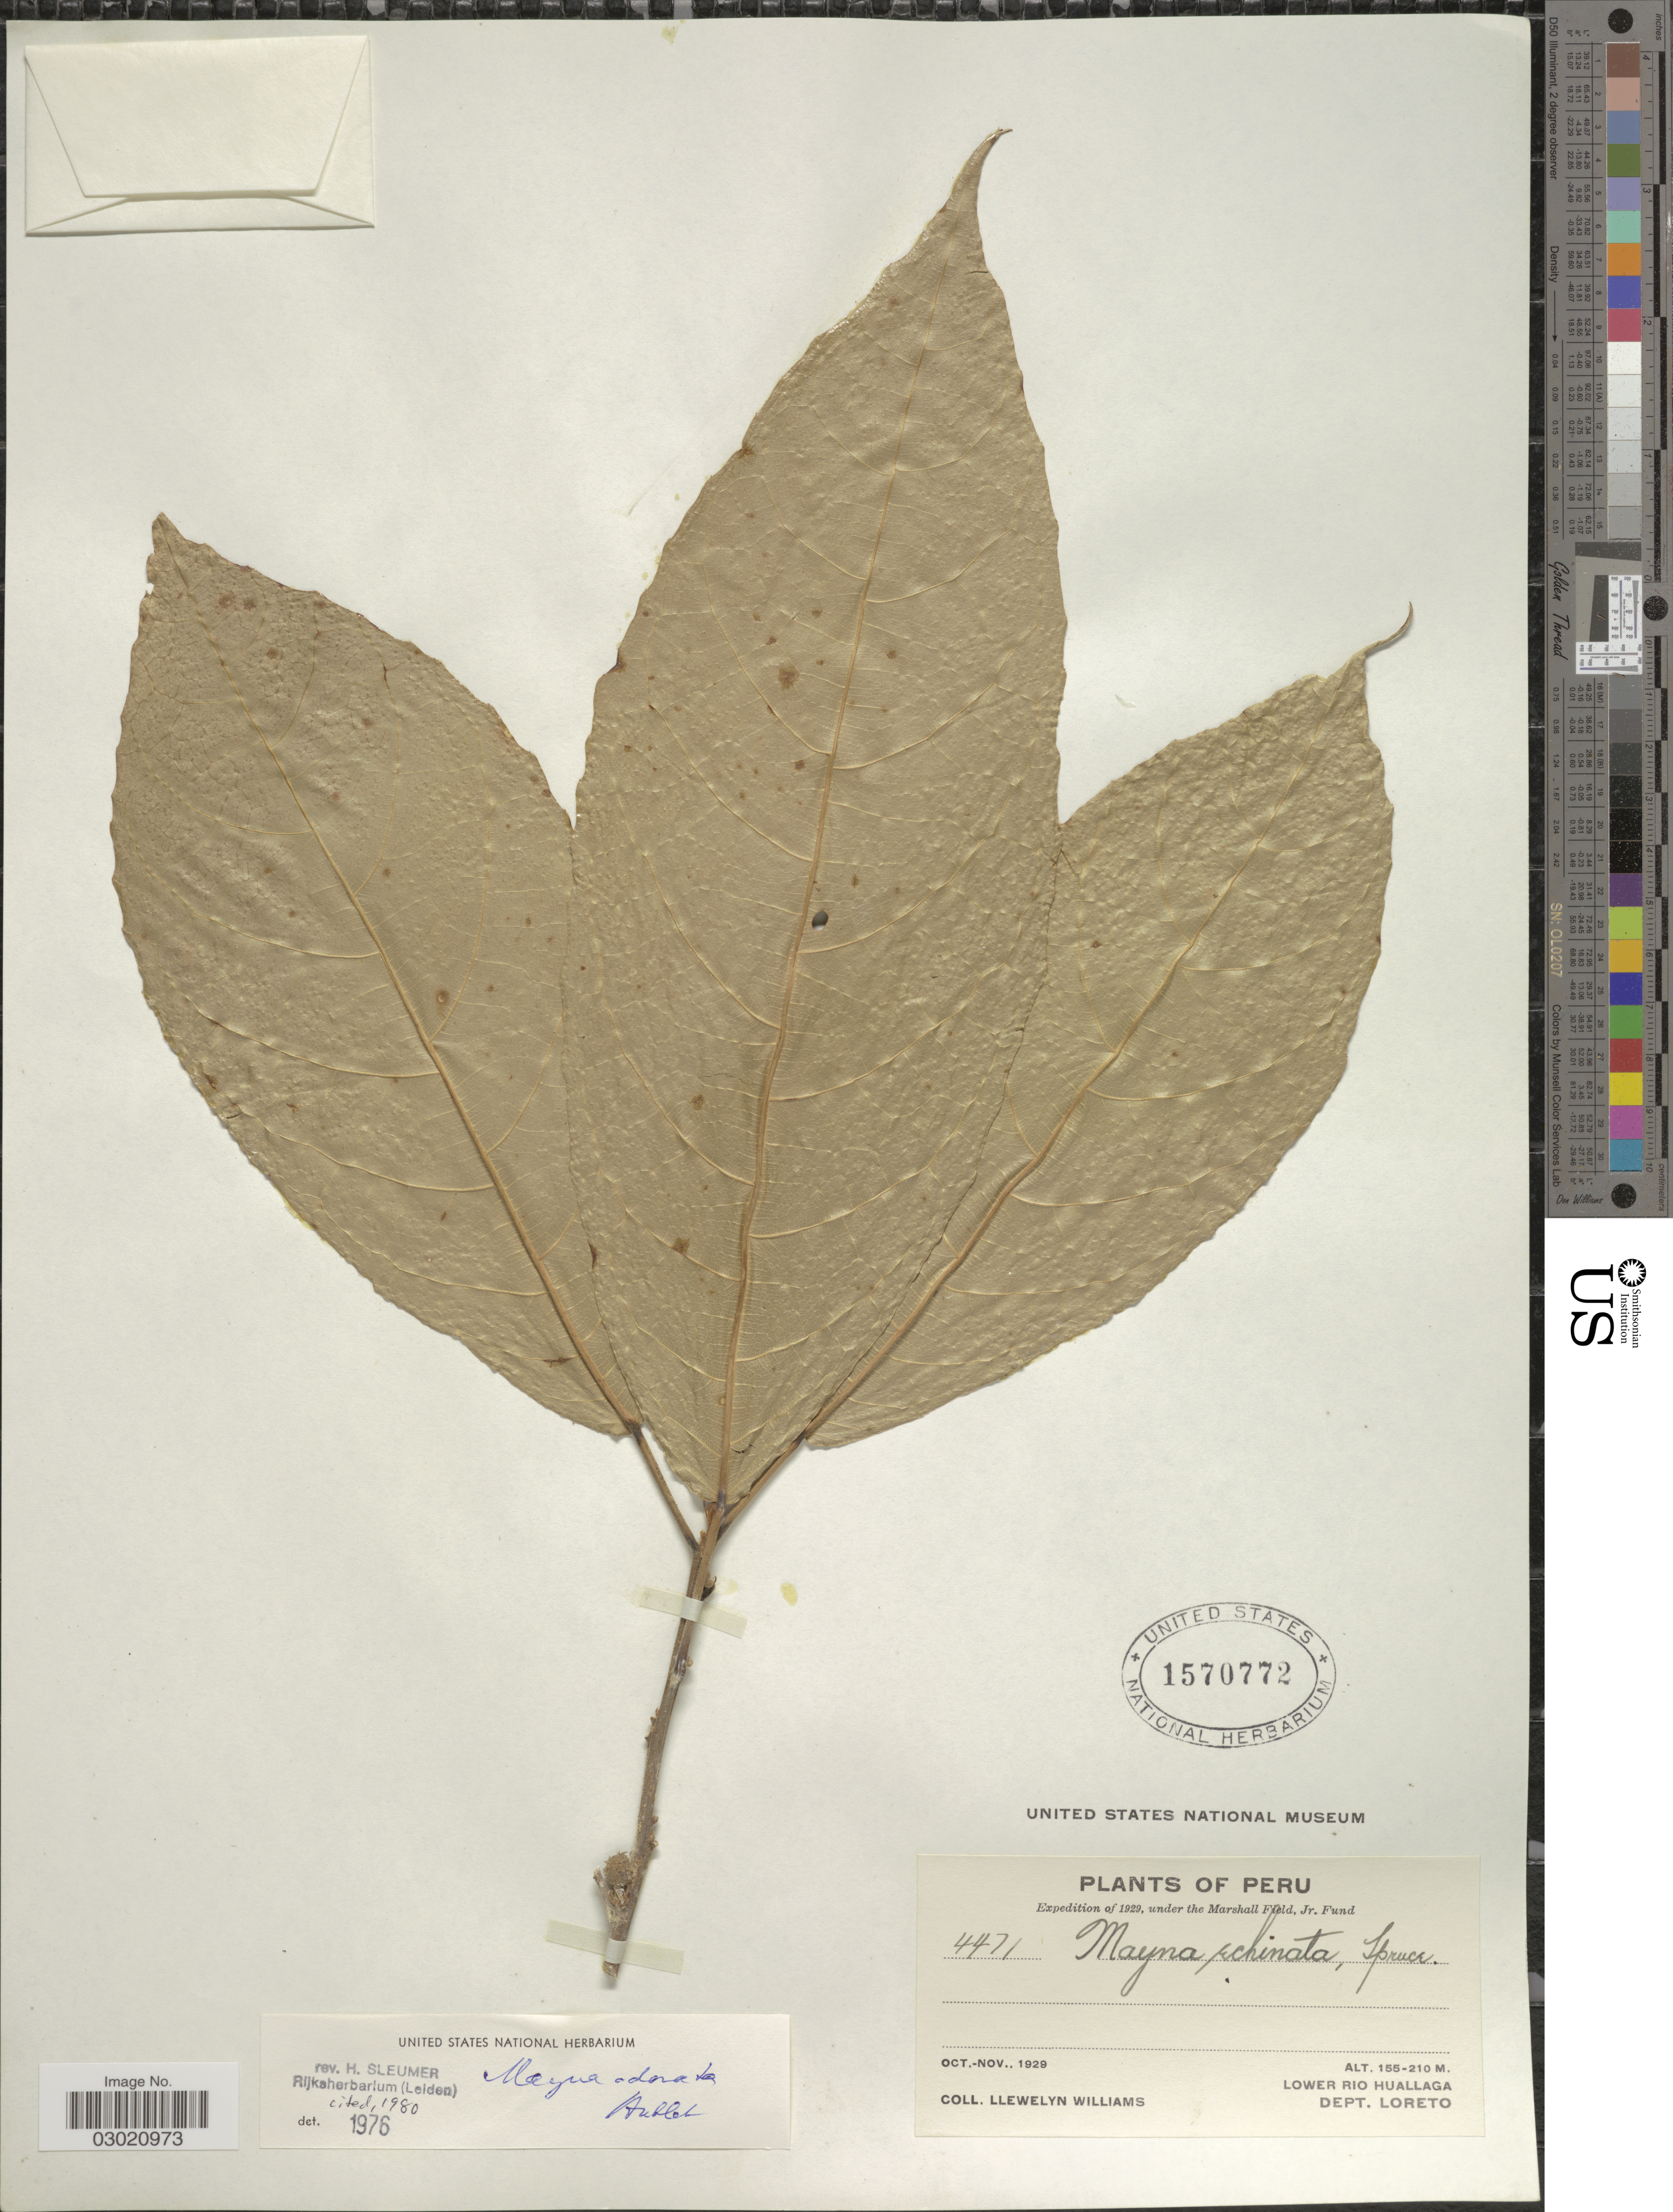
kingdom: Plantae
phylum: Tracheophyta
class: Magnoliopsida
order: Malpighiales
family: Achariaceae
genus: Mayna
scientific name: Mayna odorata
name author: Aubl.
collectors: Ll. Williams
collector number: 4471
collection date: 1929-10/1929-11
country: Peru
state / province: Loreto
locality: Lower Rio Huallaga. Dept. Loreto.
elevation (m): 155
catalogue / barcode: US 1570772